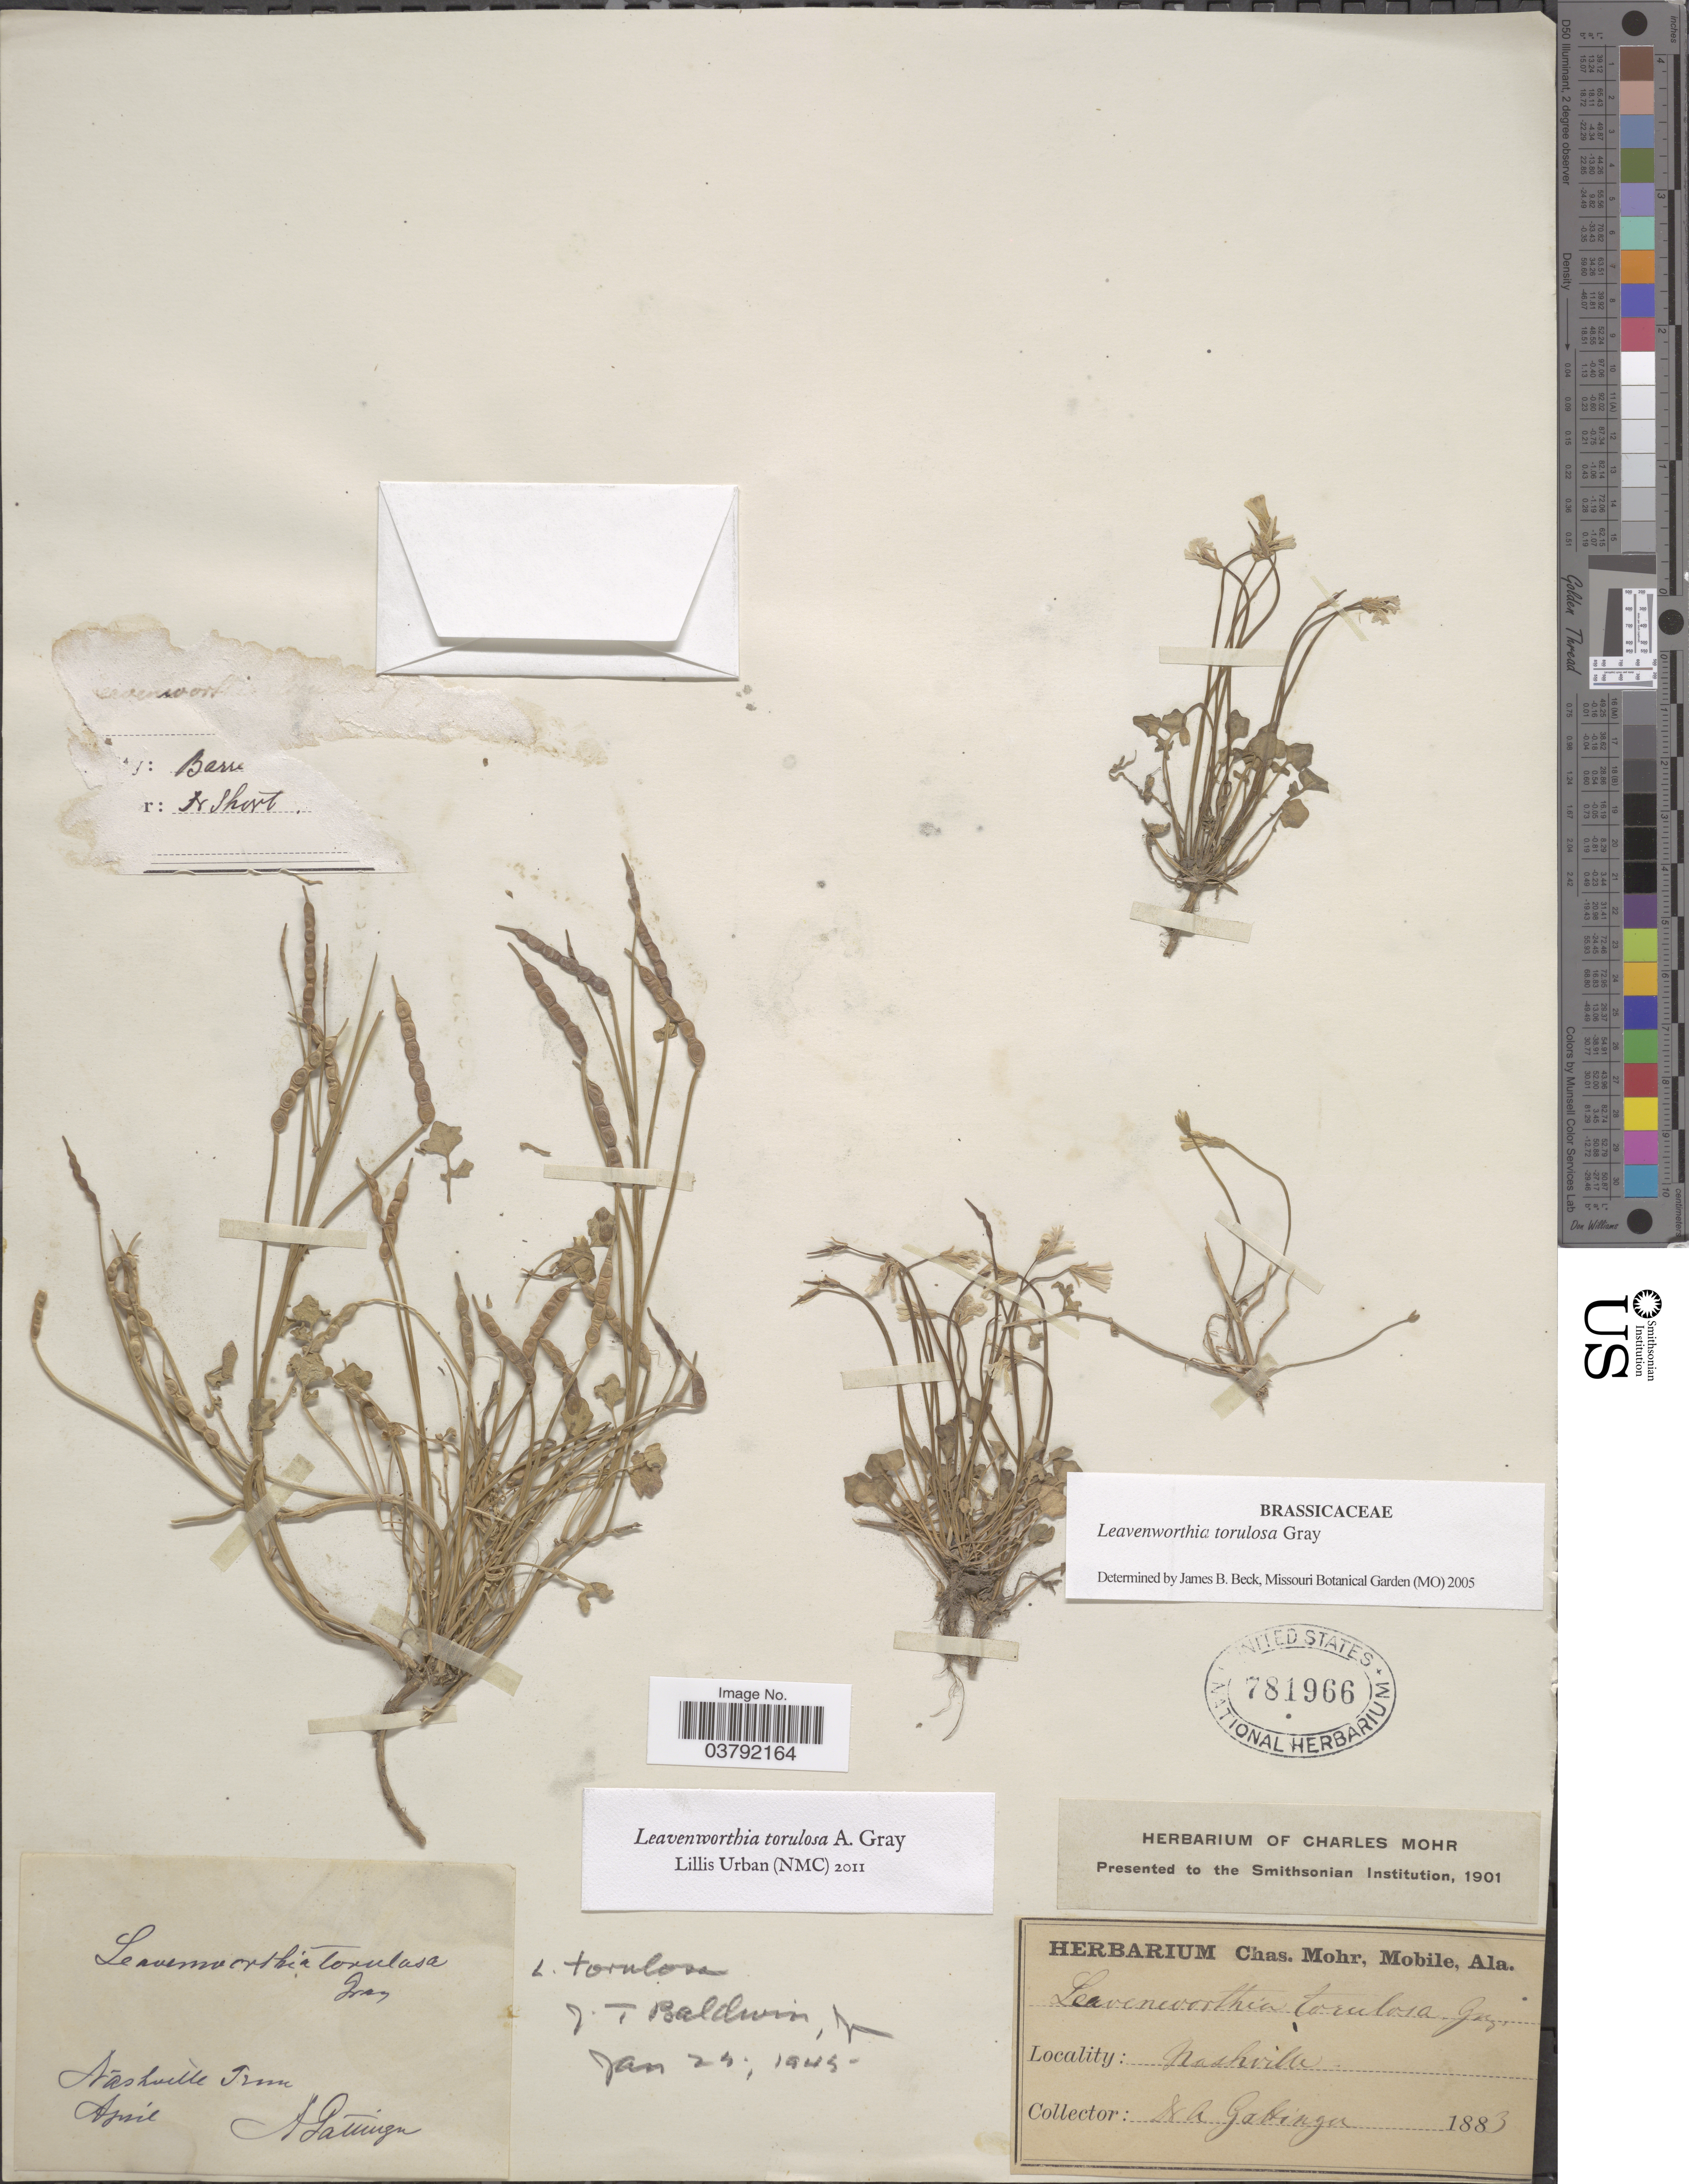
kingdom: Plantae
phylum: Tracheophyta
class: Magnoliopsida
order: Brassicales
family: Brassicaceae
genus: Leavenworthia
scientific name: Leavenworthia torulosa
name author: A. Gray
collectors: A. Gattinger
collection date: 1883-04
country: United States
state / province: Tennessee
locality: Nashville.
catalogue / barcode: US 781966